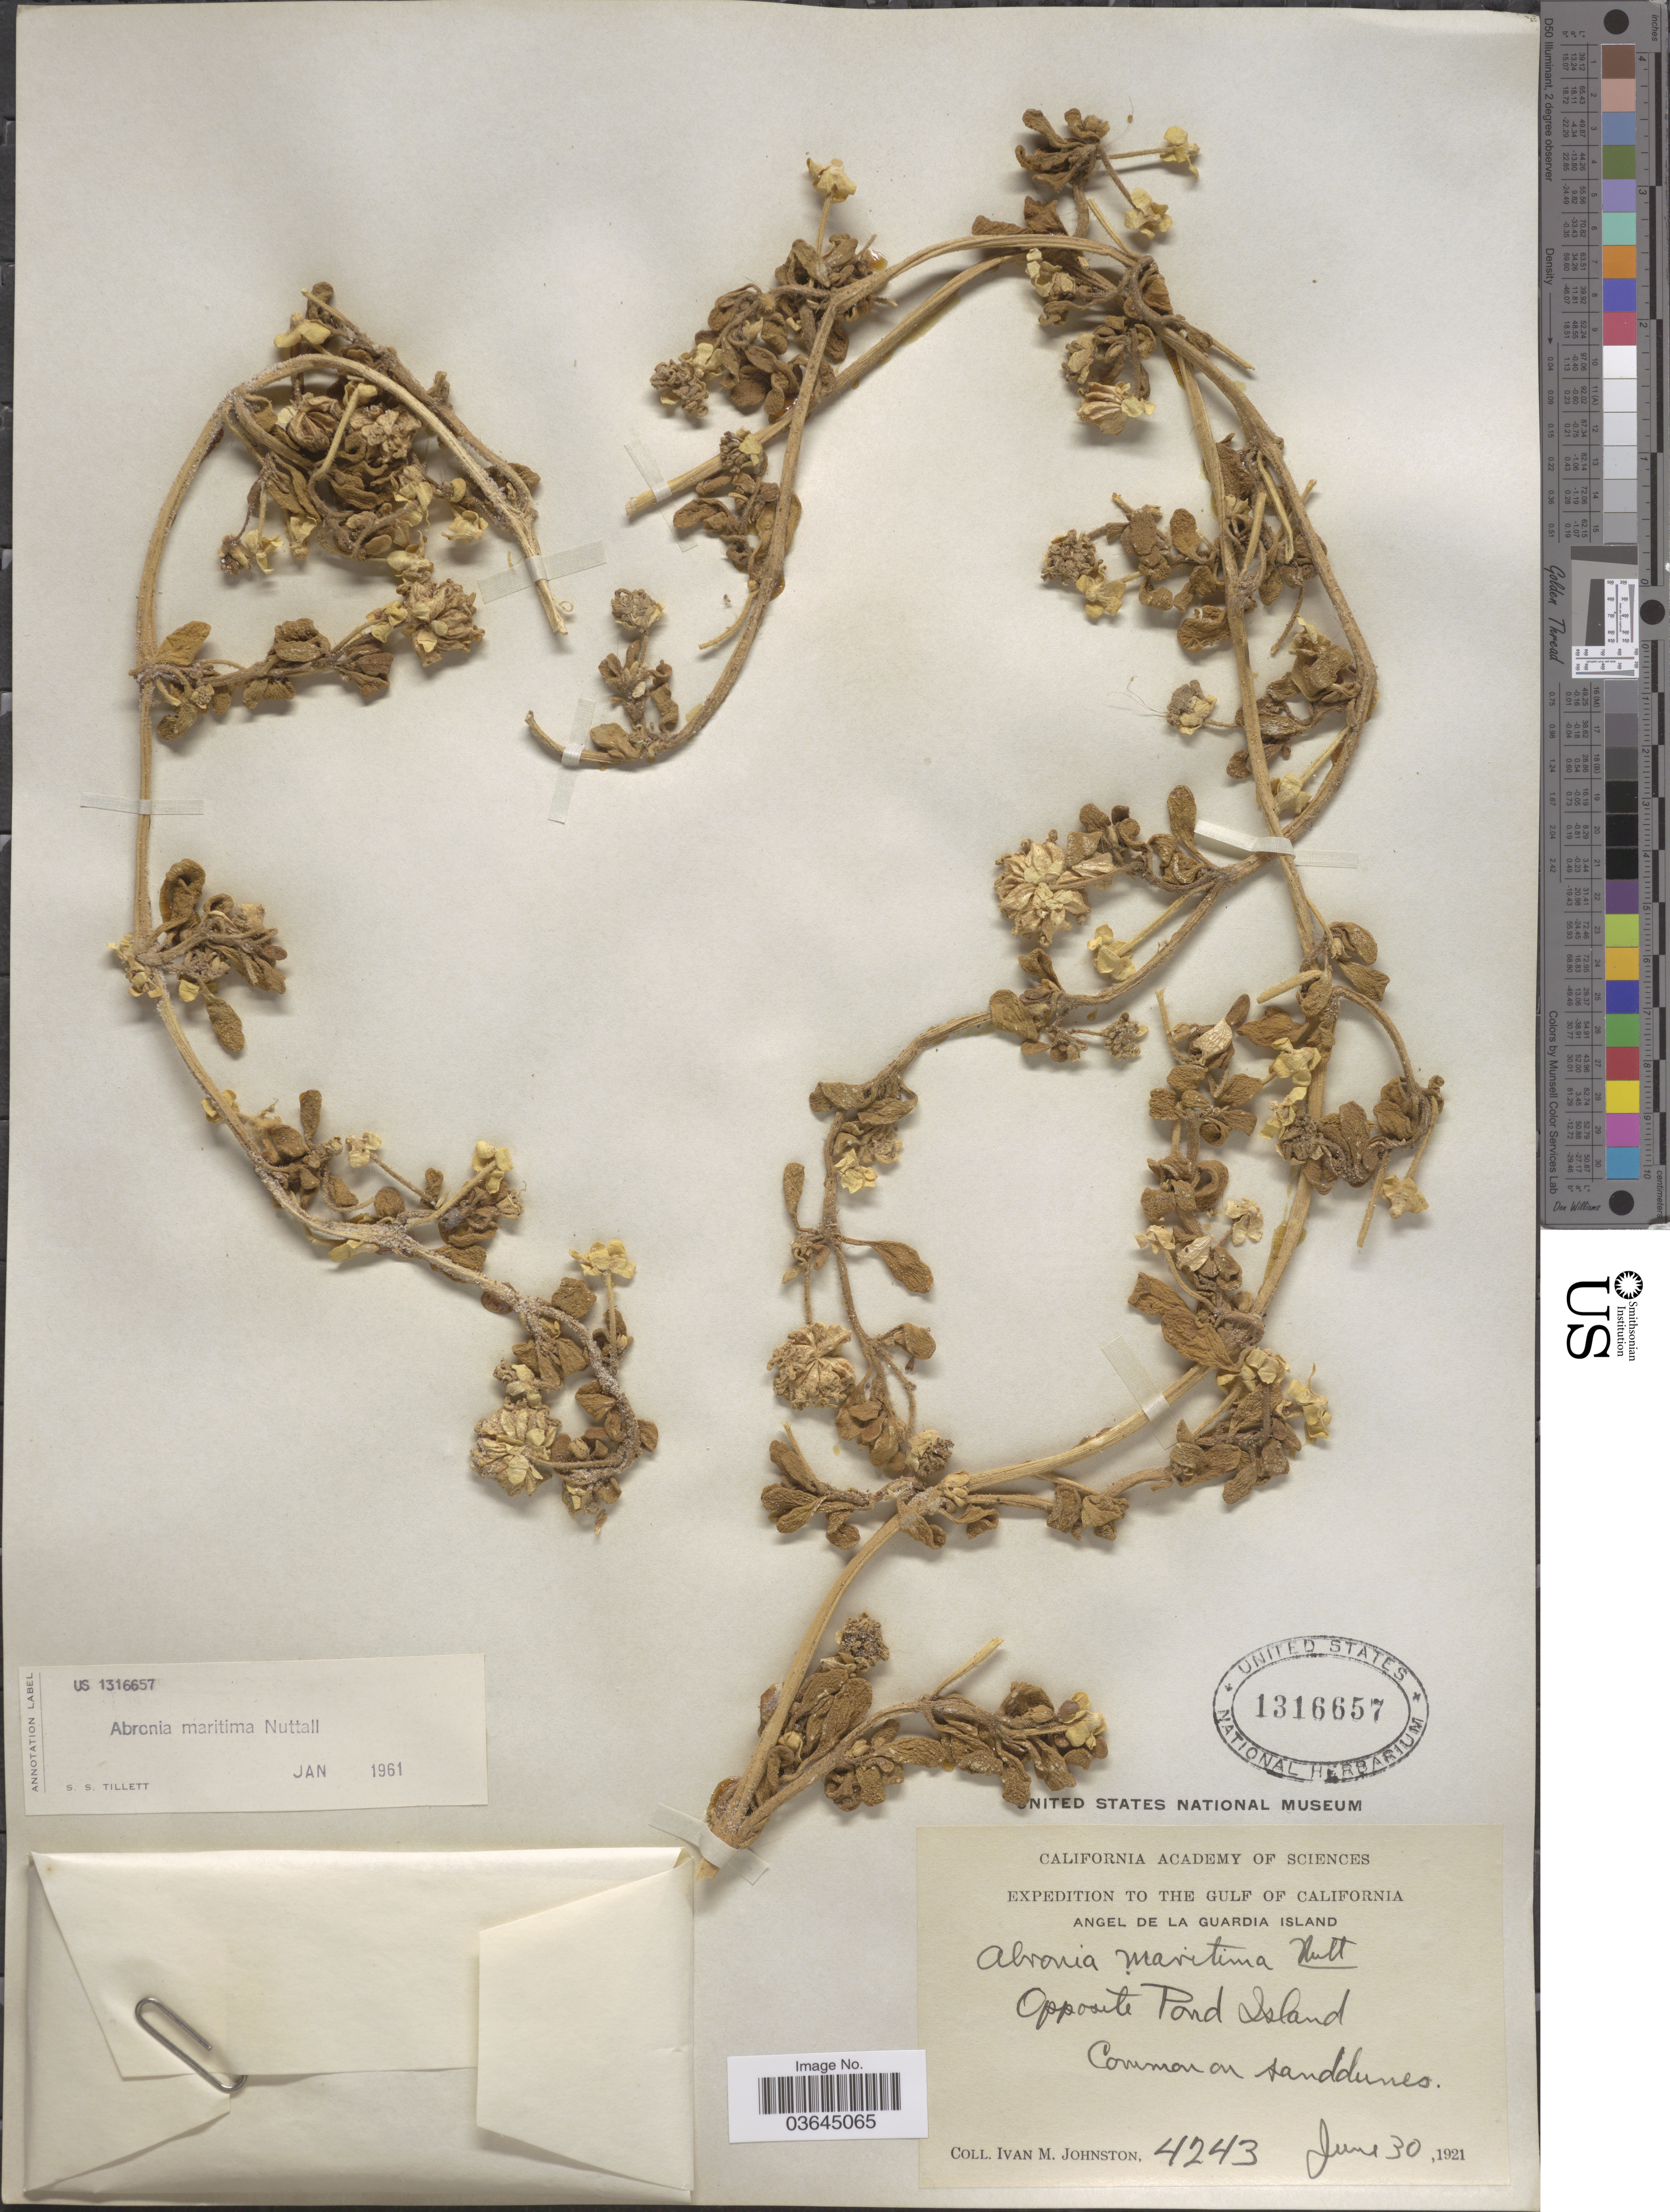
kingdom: Plantae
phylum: Tracheophyta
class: Magnoliopsida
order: Caryophyllales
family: Nyctaginaceae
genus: Abronia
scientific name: Abronia maritima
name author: Nutt. ex S. Watson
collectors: I.M. Johnston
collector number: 4243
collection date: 1921-06-30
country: Mexico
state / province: Baja California Norte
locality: The Gulf of California. Angel de La Guardia Island. Opposite Pond Island.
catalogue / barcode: US 1316657